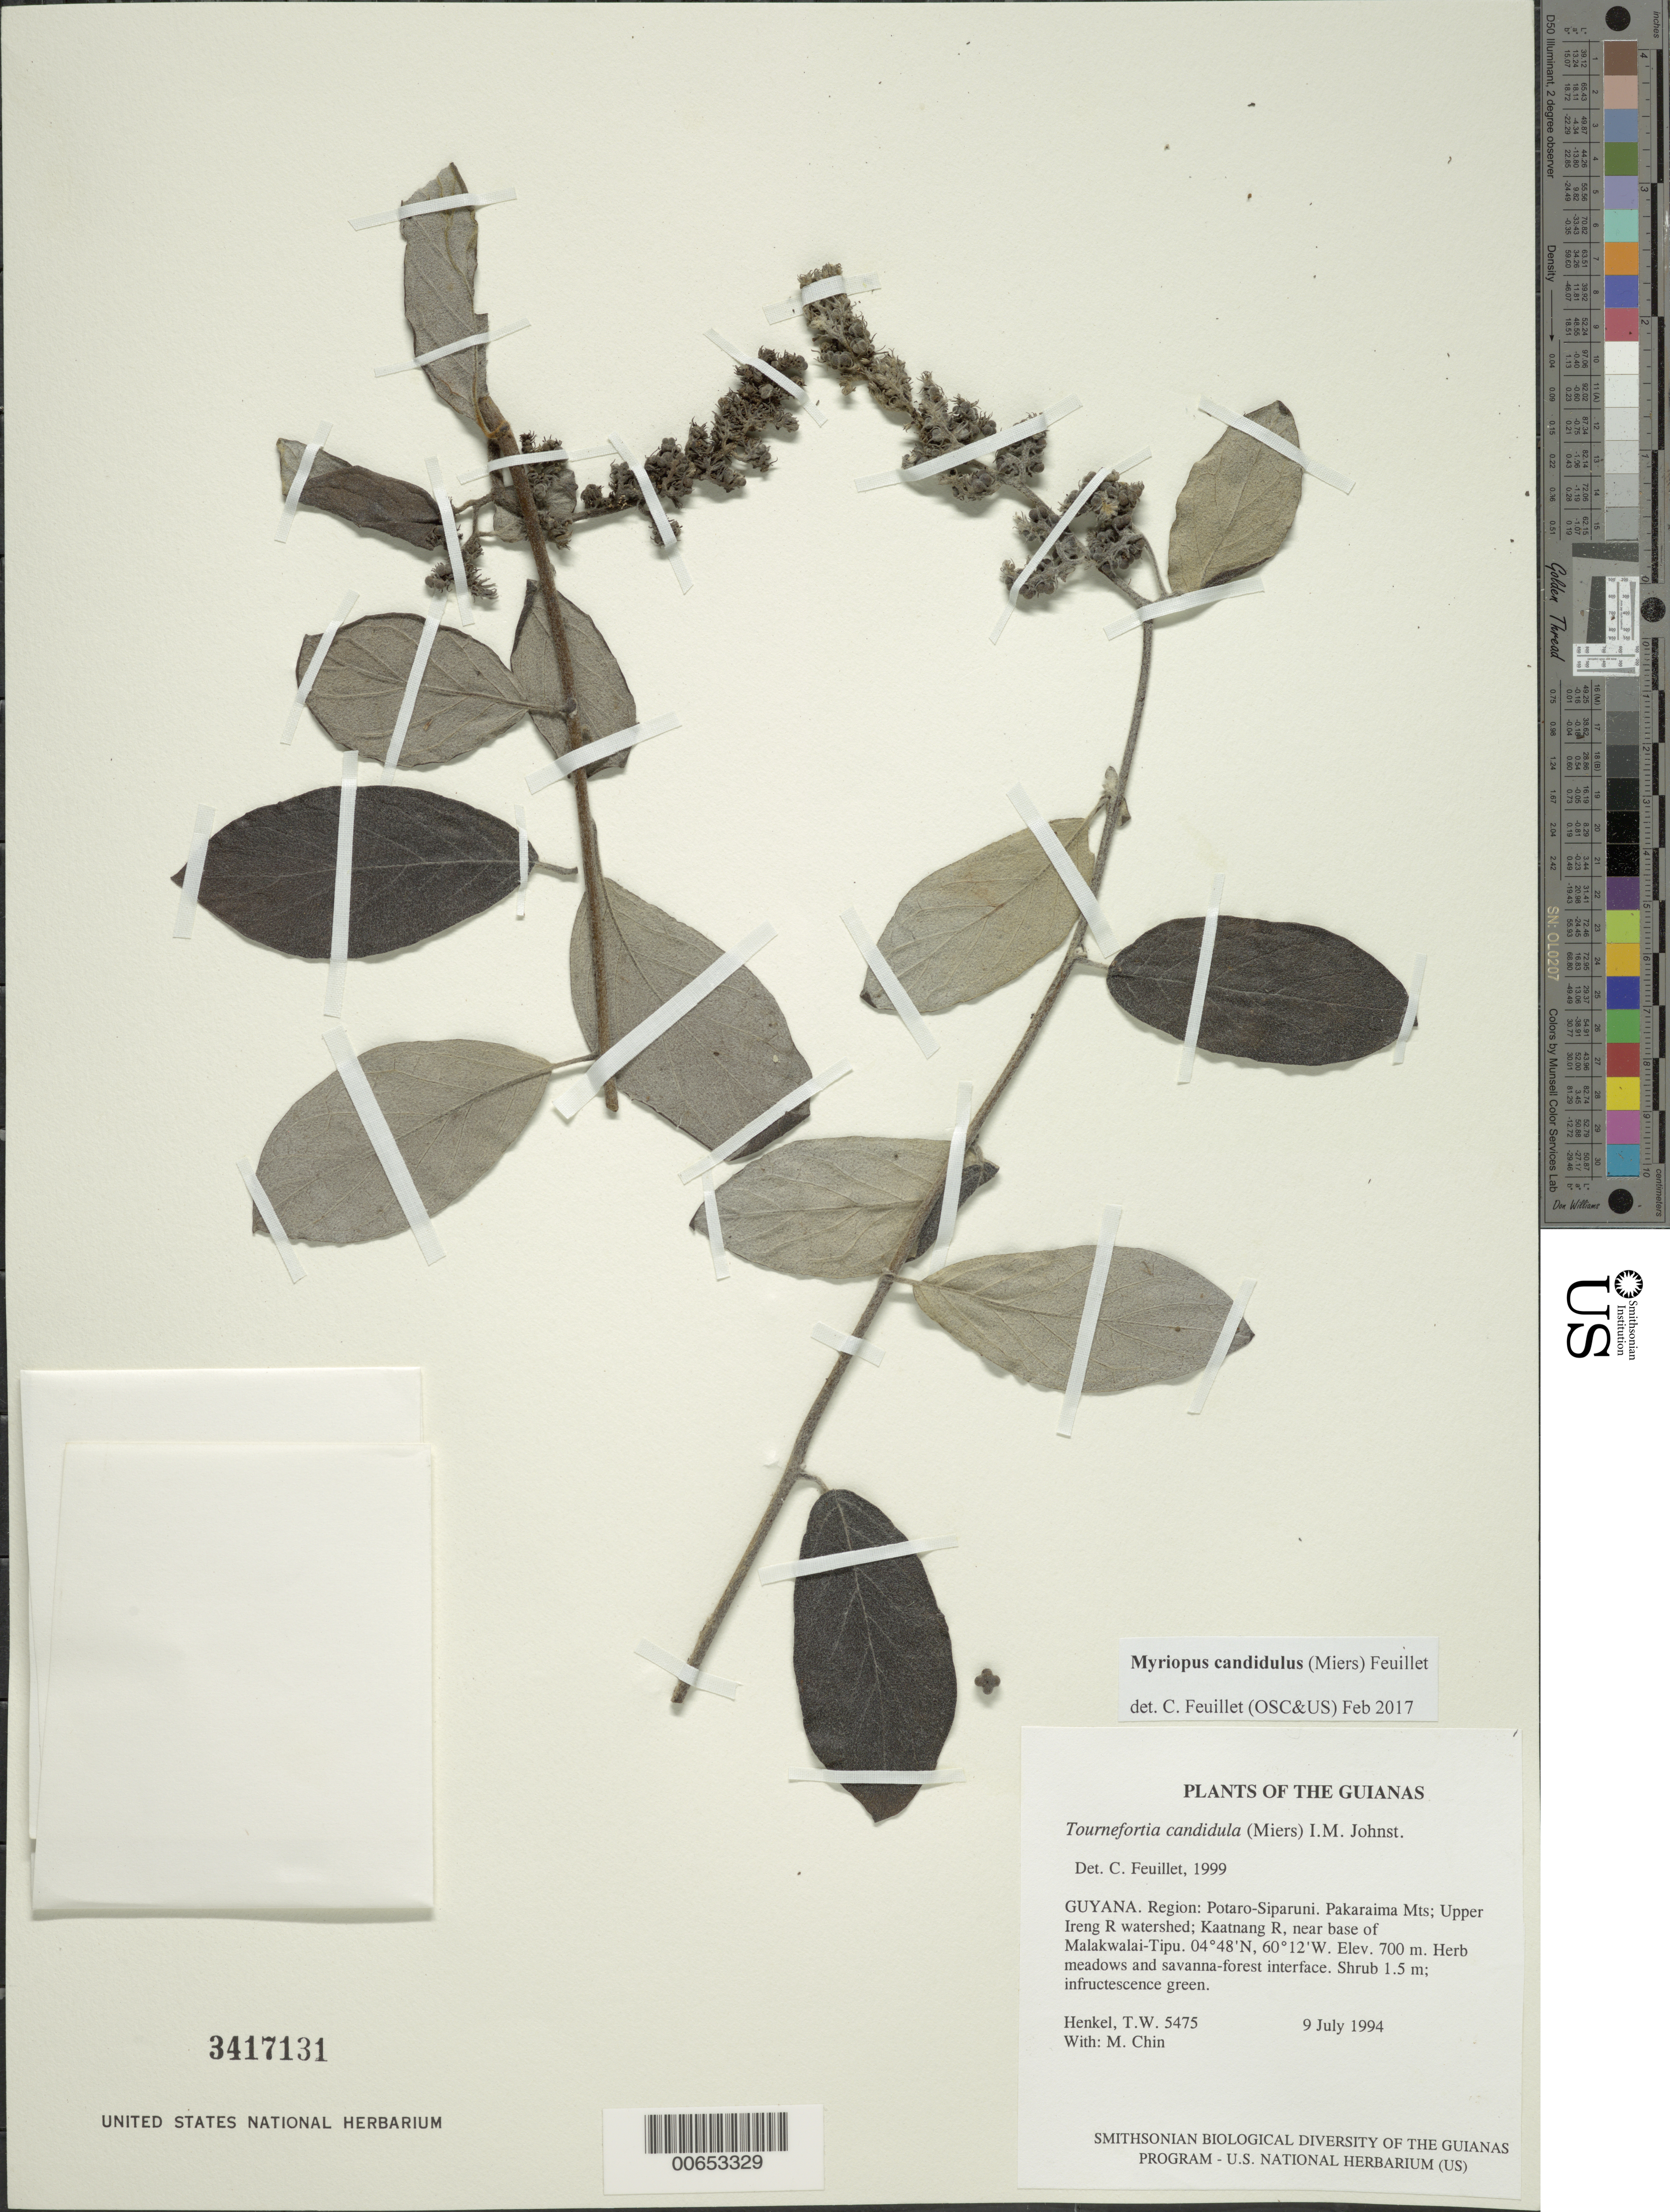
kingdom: Plantae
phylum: Tracheophyta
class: Magnoliopsida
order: Boraginales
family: Heliotropiaceae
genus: Tournefortia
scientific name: Tournefortia candidula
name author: (Miers) I.M. Johnst.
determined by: Feuillet, C.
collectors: T. Henkel & M. Chin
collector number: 5475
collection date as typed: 9 July 1994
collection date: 1994-07-09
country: Guyana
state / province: Potaro-Siparuni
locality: Pakaraima Mts; Upper Ireng R watershed; Kaatnang R, near base of Malakwalai-Tipu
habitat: Herb meadows and savanna-forest interface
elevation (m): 700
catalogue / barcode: US 3417131